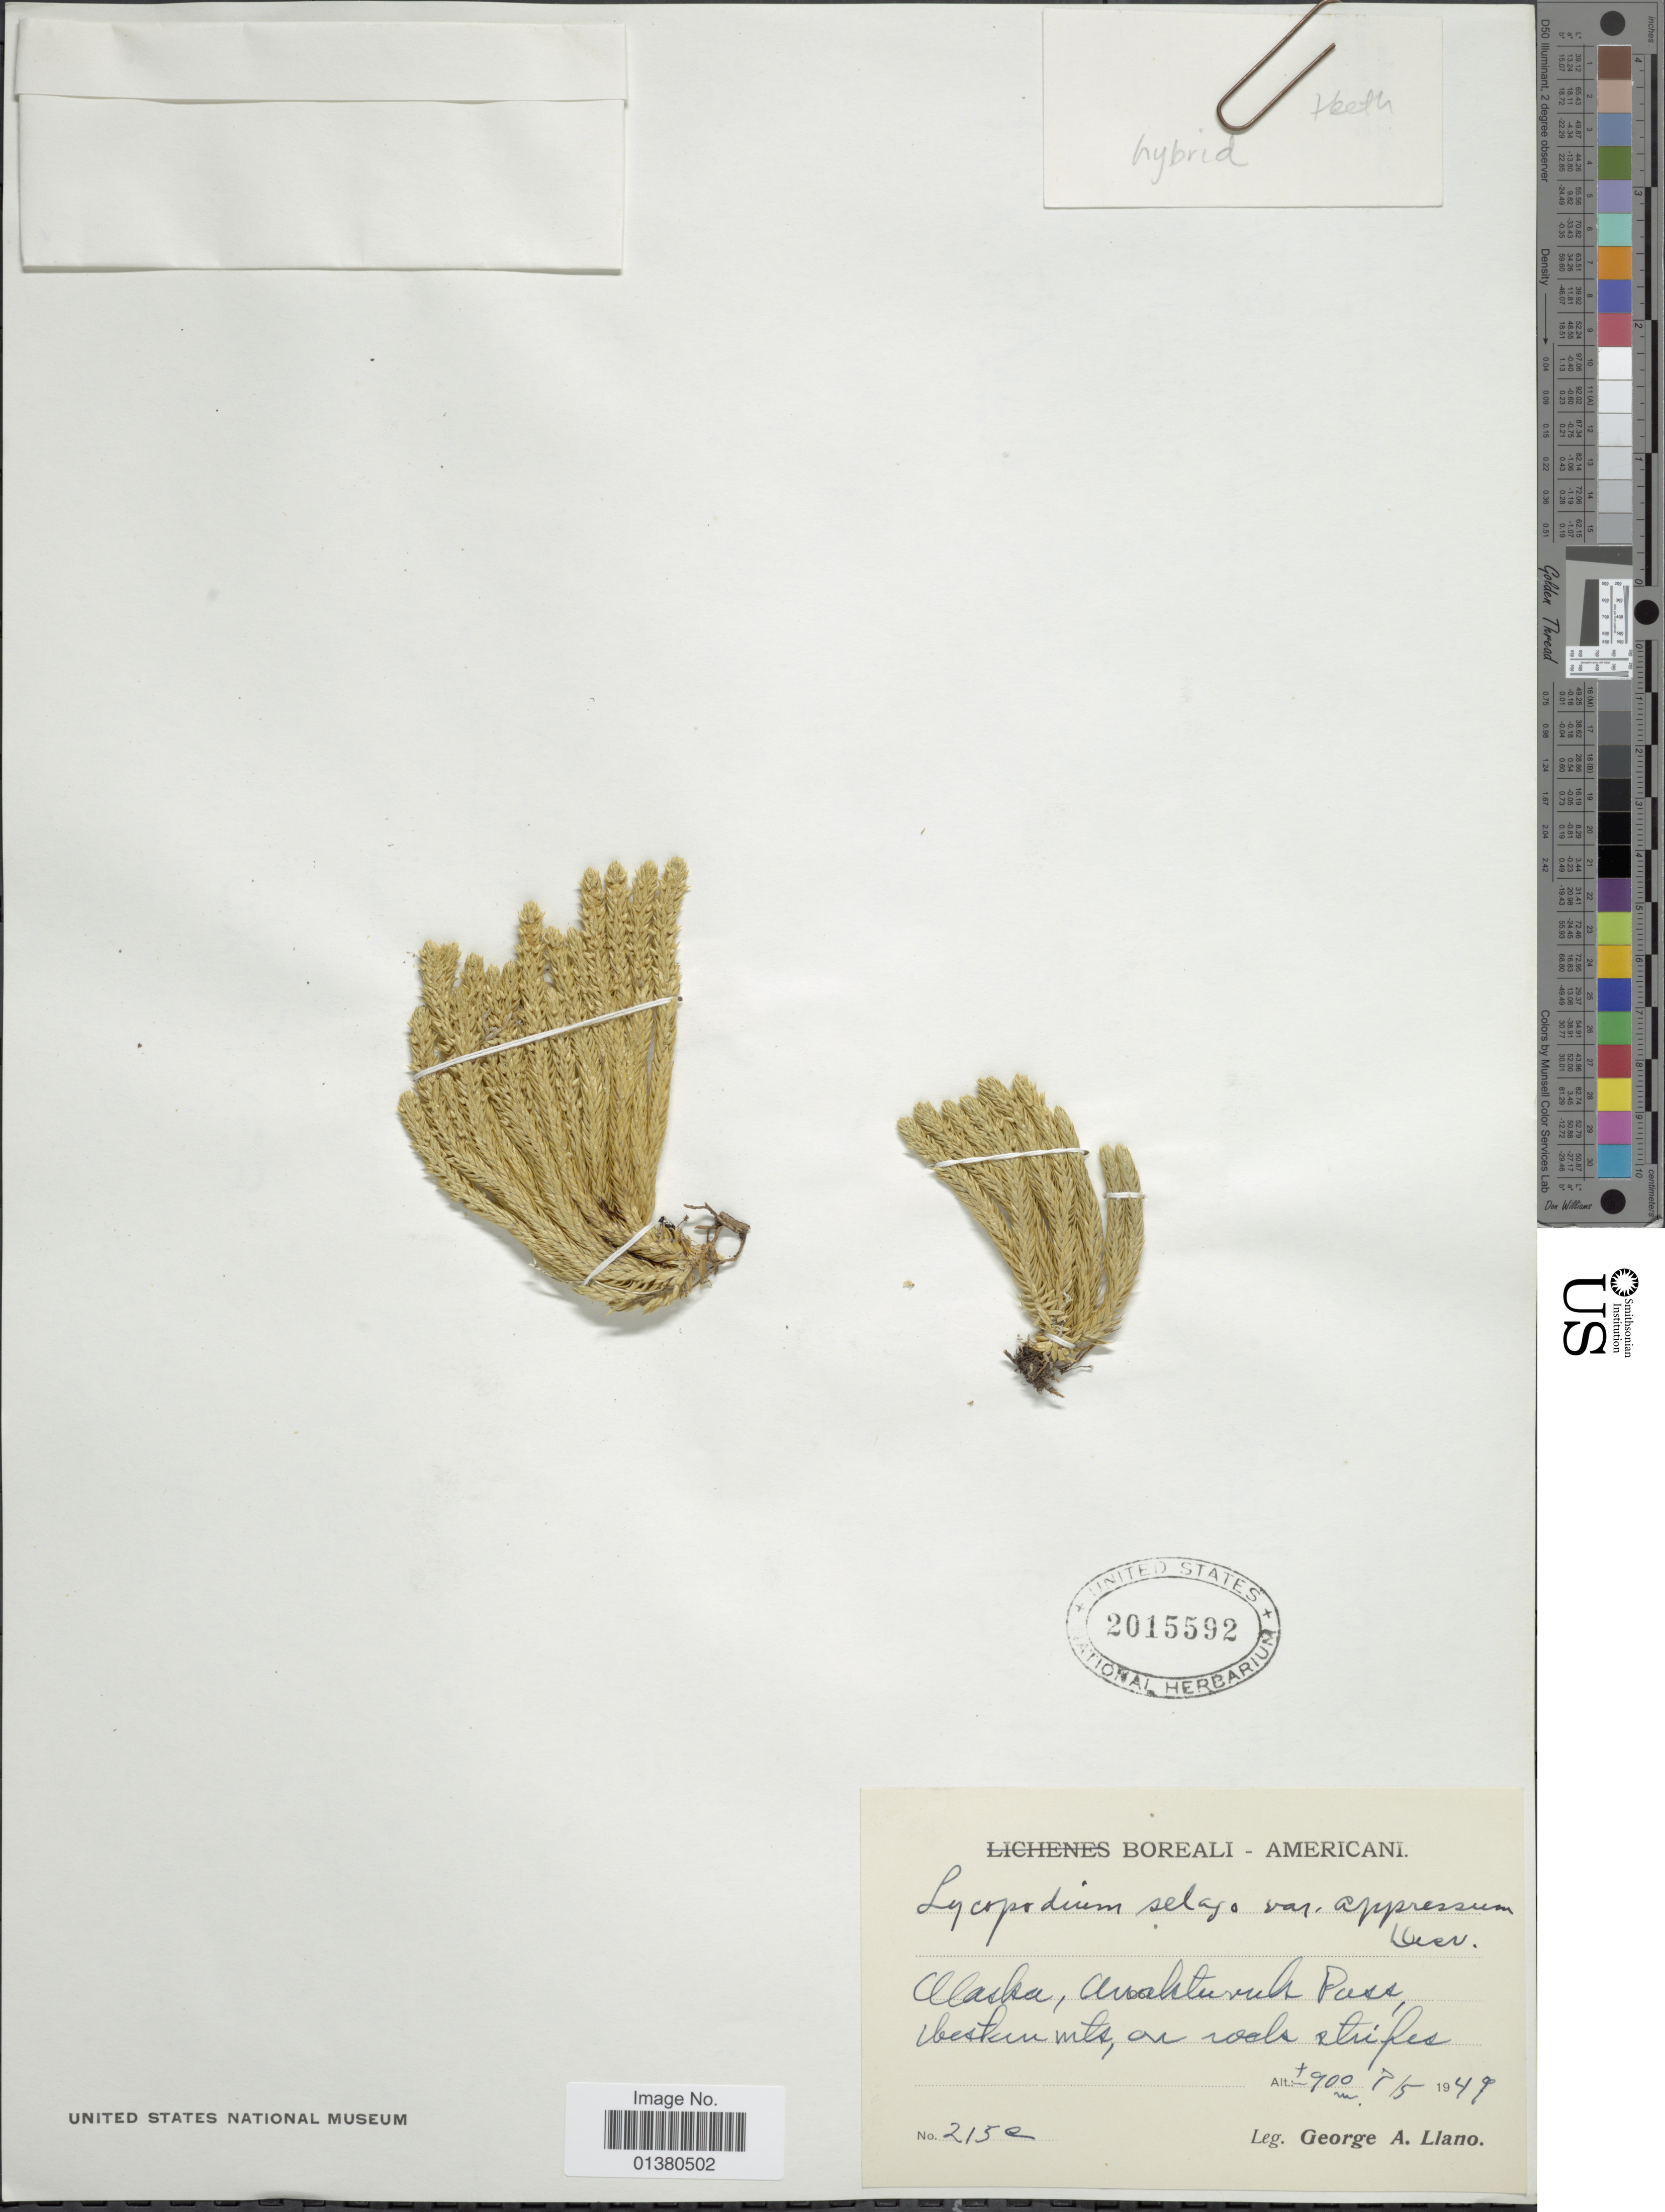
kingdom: Plantae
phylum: Tracheophyta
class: Lycopodiopsida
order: Lycopodiales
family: Lycopodiaceae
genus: Huperzia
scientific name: Huperzia selago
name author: (L.) Bernh. ex Schrank & Mart.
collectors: G. Llano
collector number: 215e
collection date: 1949-05-07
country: United States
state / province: Alaska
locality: Anaktuvuk Pass, Western Mts., on road stripes.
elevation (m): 900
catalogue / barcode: US 2015592